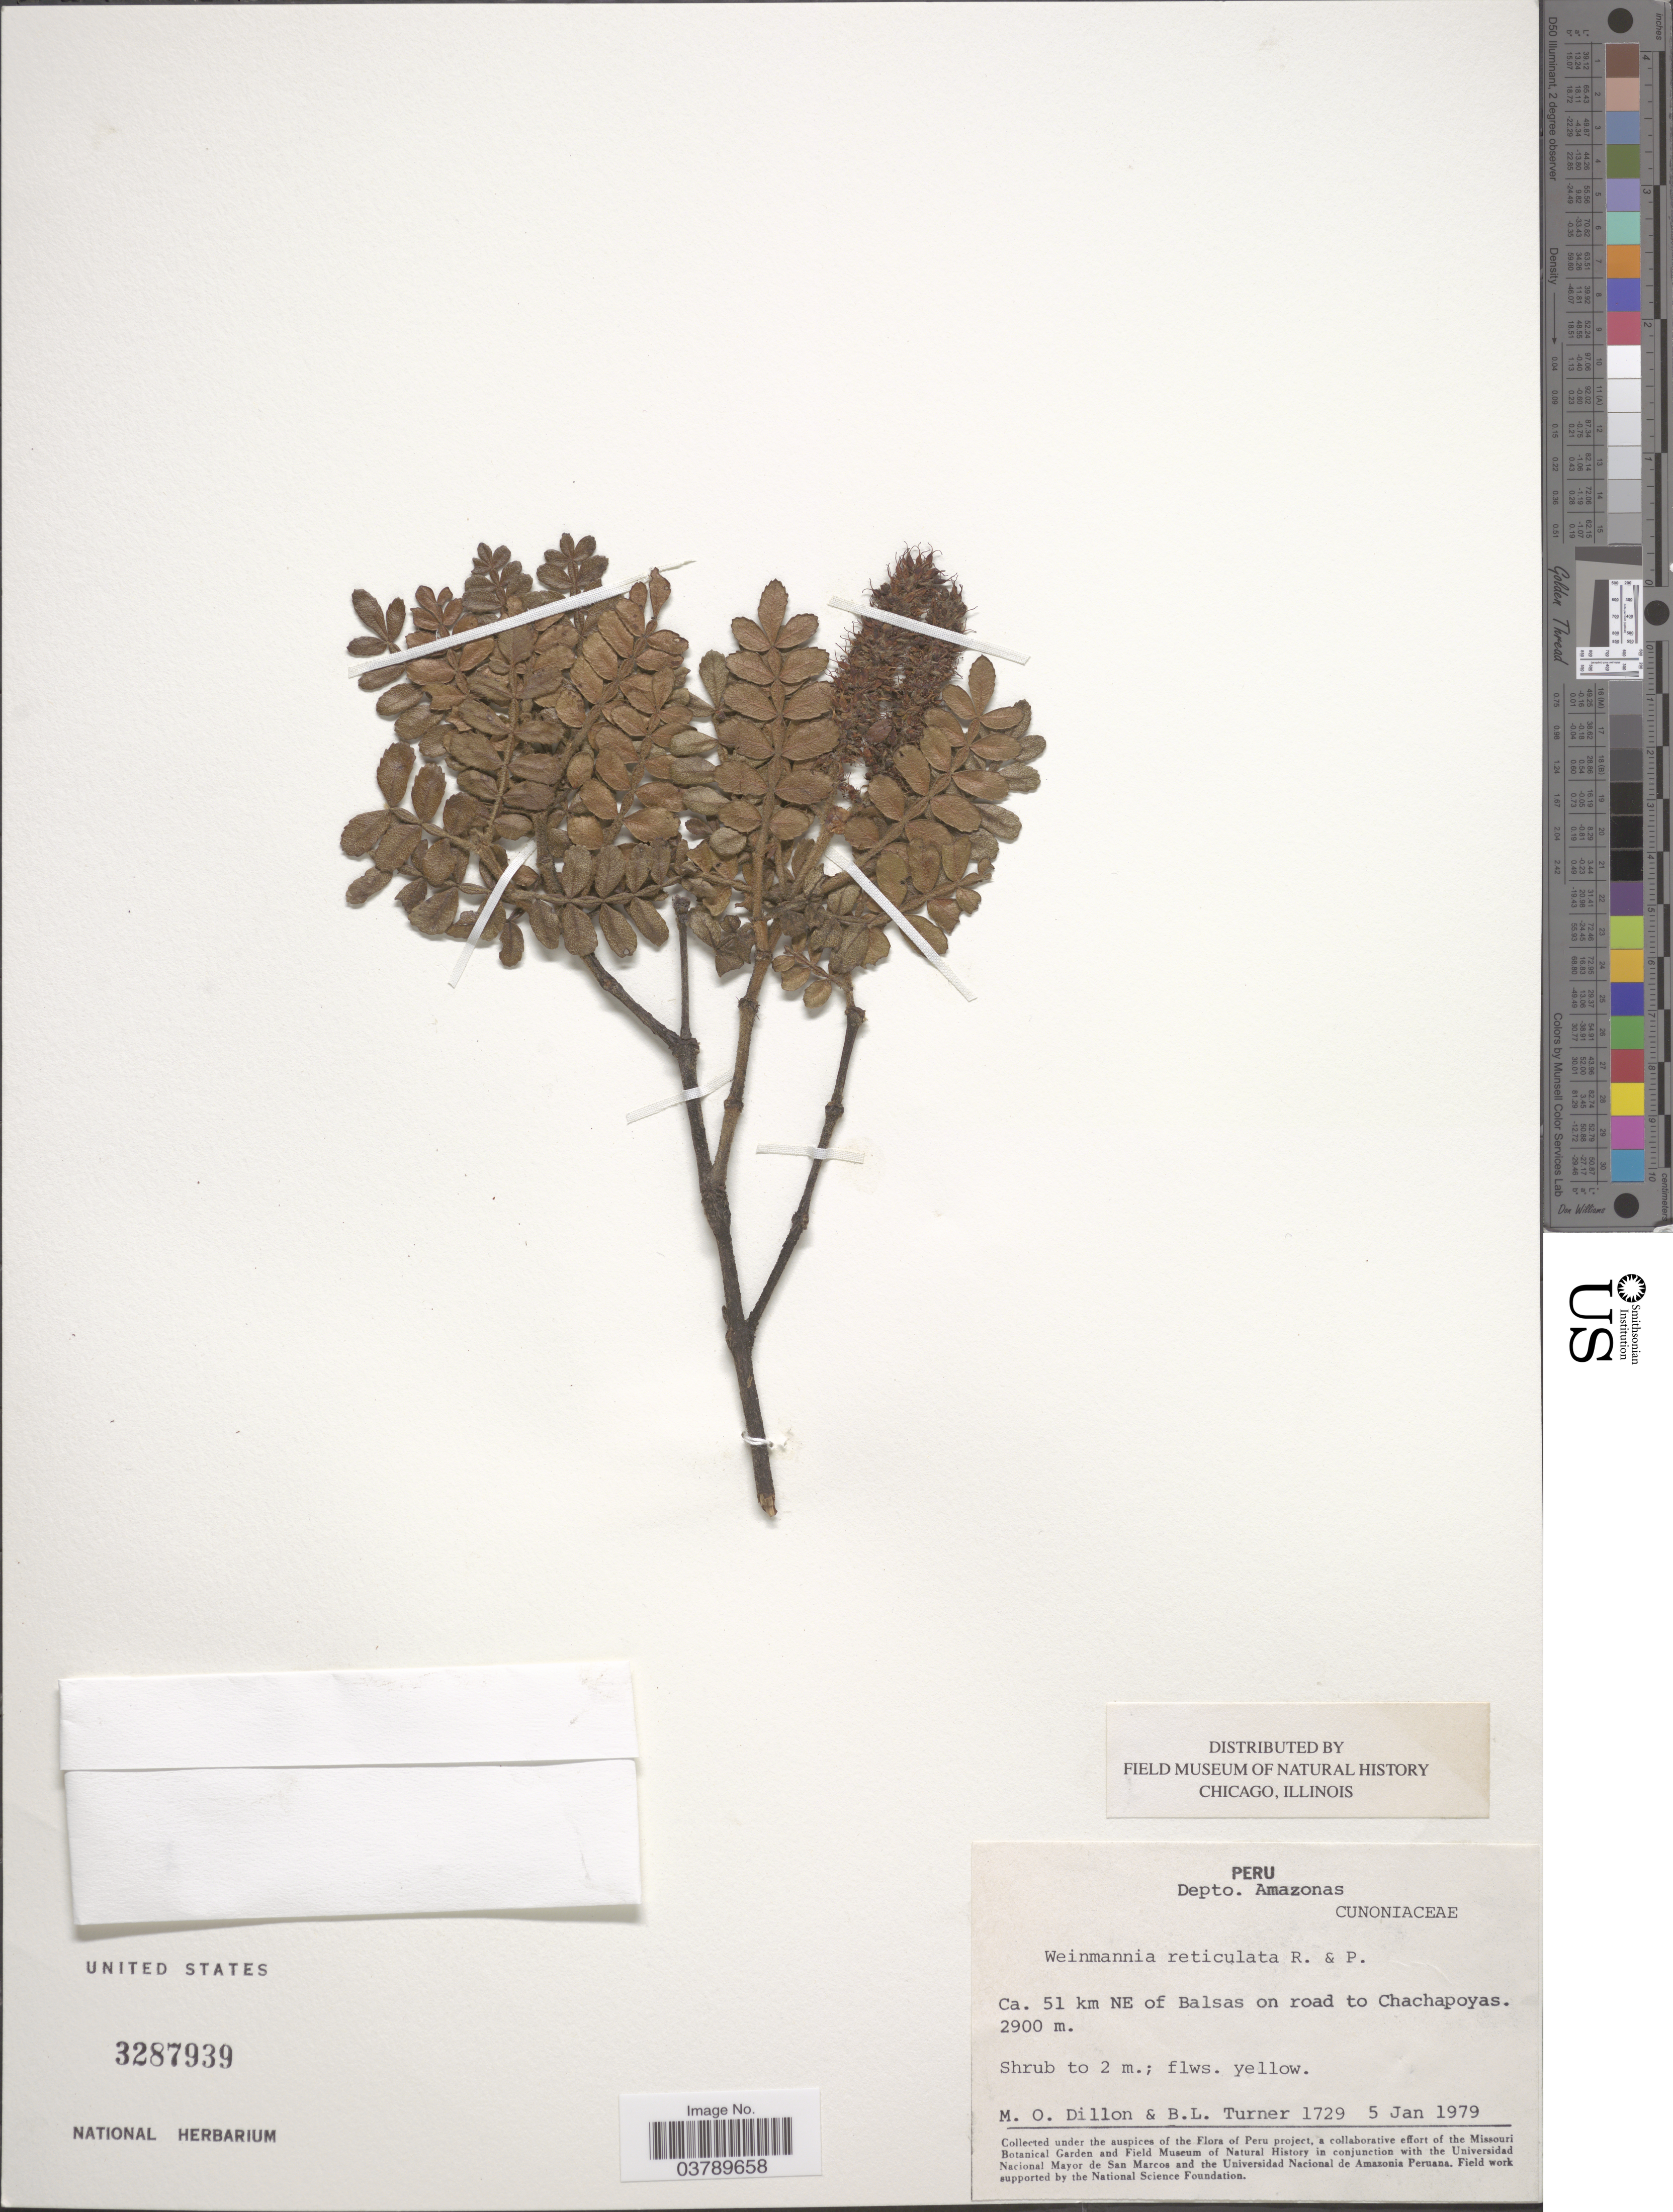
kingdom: Plantae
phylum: Tracheophyta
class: Magnoliopsida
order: Oxalidales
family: Cunoniaceae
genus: Weinmannia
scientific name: Weinmannia reticulata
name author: Ruiz & Pav.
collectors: M. O. Dillon & B. L. Turner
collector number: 1729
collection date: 1979-01-05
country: Peru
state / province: Amazonas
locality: Depto. Amazonas. Ca. 51 km NE of Balsas on road to Chachapoyas.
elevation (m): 2900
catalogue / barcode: US 3287939